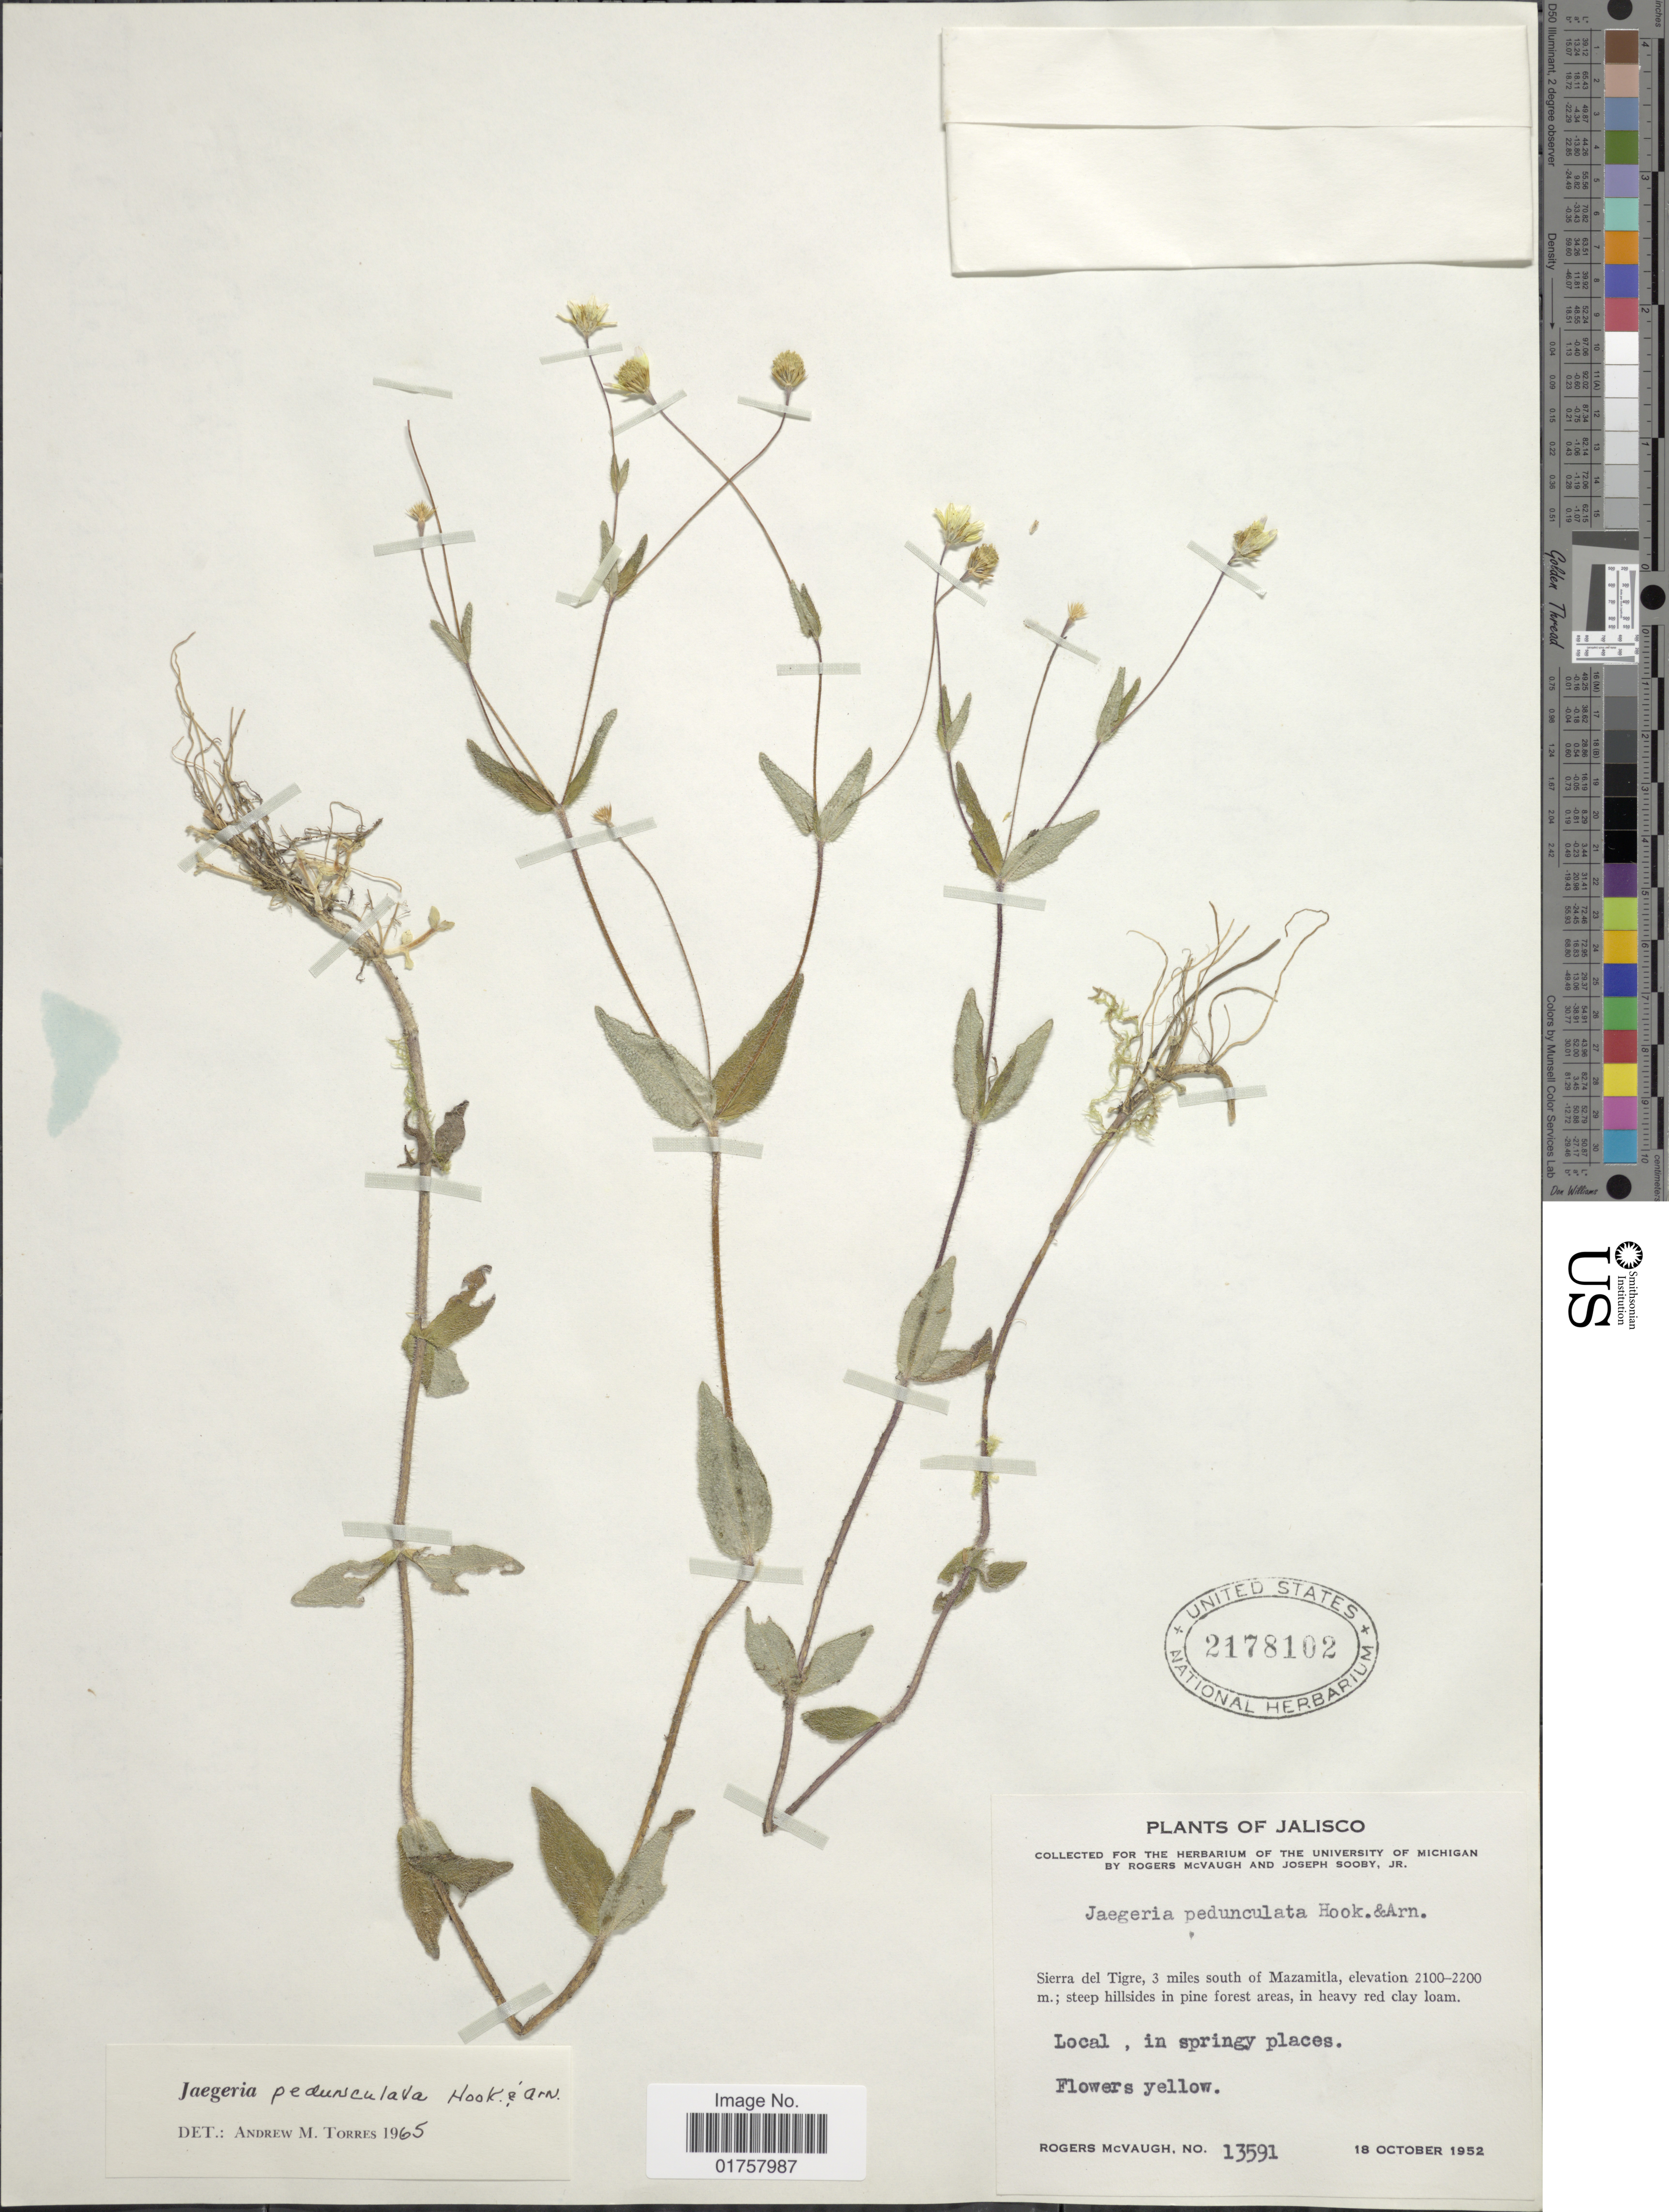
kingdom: Plantae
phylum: Tracheophyta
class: Magnoliopsida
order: Asterales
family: Asteraceae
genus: Jaegeria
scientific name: Jaegeria pendunculata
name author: Hook. & Arn.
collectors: R. McVaugh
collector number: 13591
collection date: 1952-10-18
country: Mexico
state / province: Jalisco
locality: Sierra del Tigre, 3 miles south of Mazamitla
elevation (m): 2100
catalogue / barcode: US 2178102